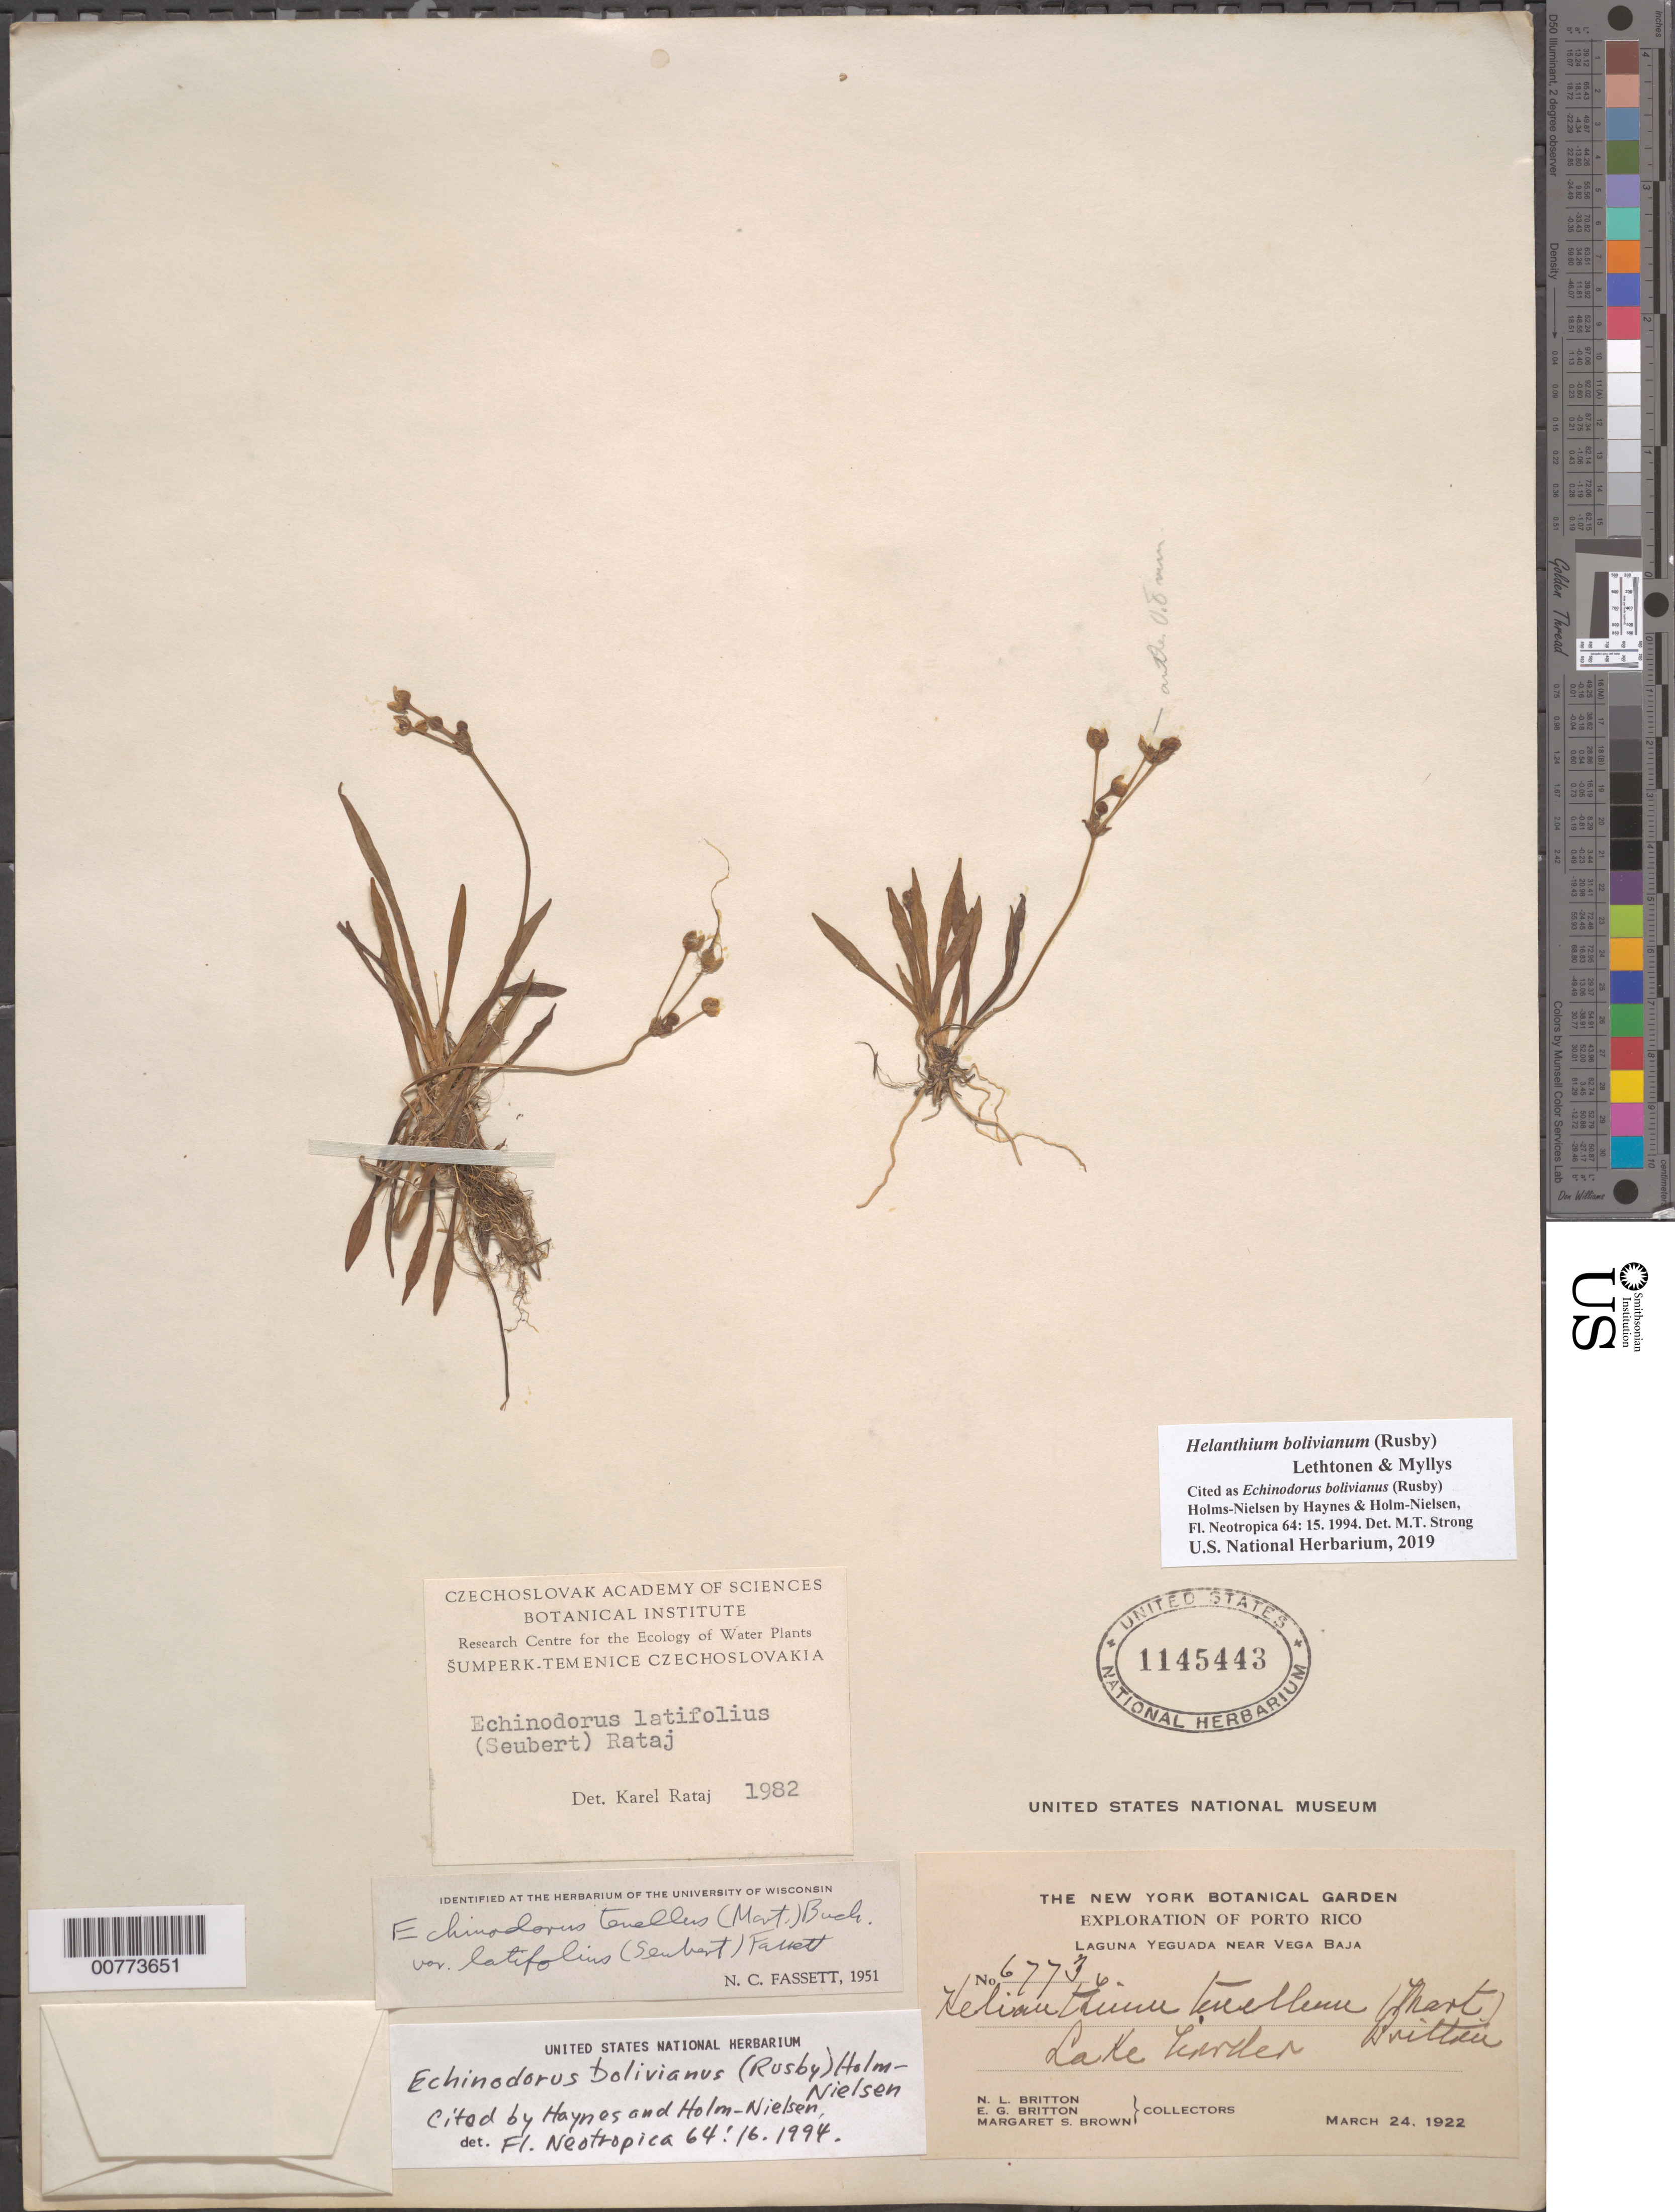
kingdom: Plantae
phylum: Tracheophyta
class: Liliopsida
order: Alismatales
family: Alismataceae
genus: Helanthium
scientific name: Helanthium bolivianum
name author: (Rusby) Lehtonen & Myllys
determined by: Strong, Mark T., (BOT), Smithsonian Institution - National Museum of Natural History (UNITED STATES)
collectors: N. Britton, E. G. Britton & M. S. Brown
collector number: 6773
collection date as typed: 24 Mar 1922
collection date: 1922-03-24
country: Puerto Rico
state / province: Vega Baja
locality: Near Vega Baja, Laguna Yeguada.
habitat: Lake border.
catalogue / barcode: US 1145443